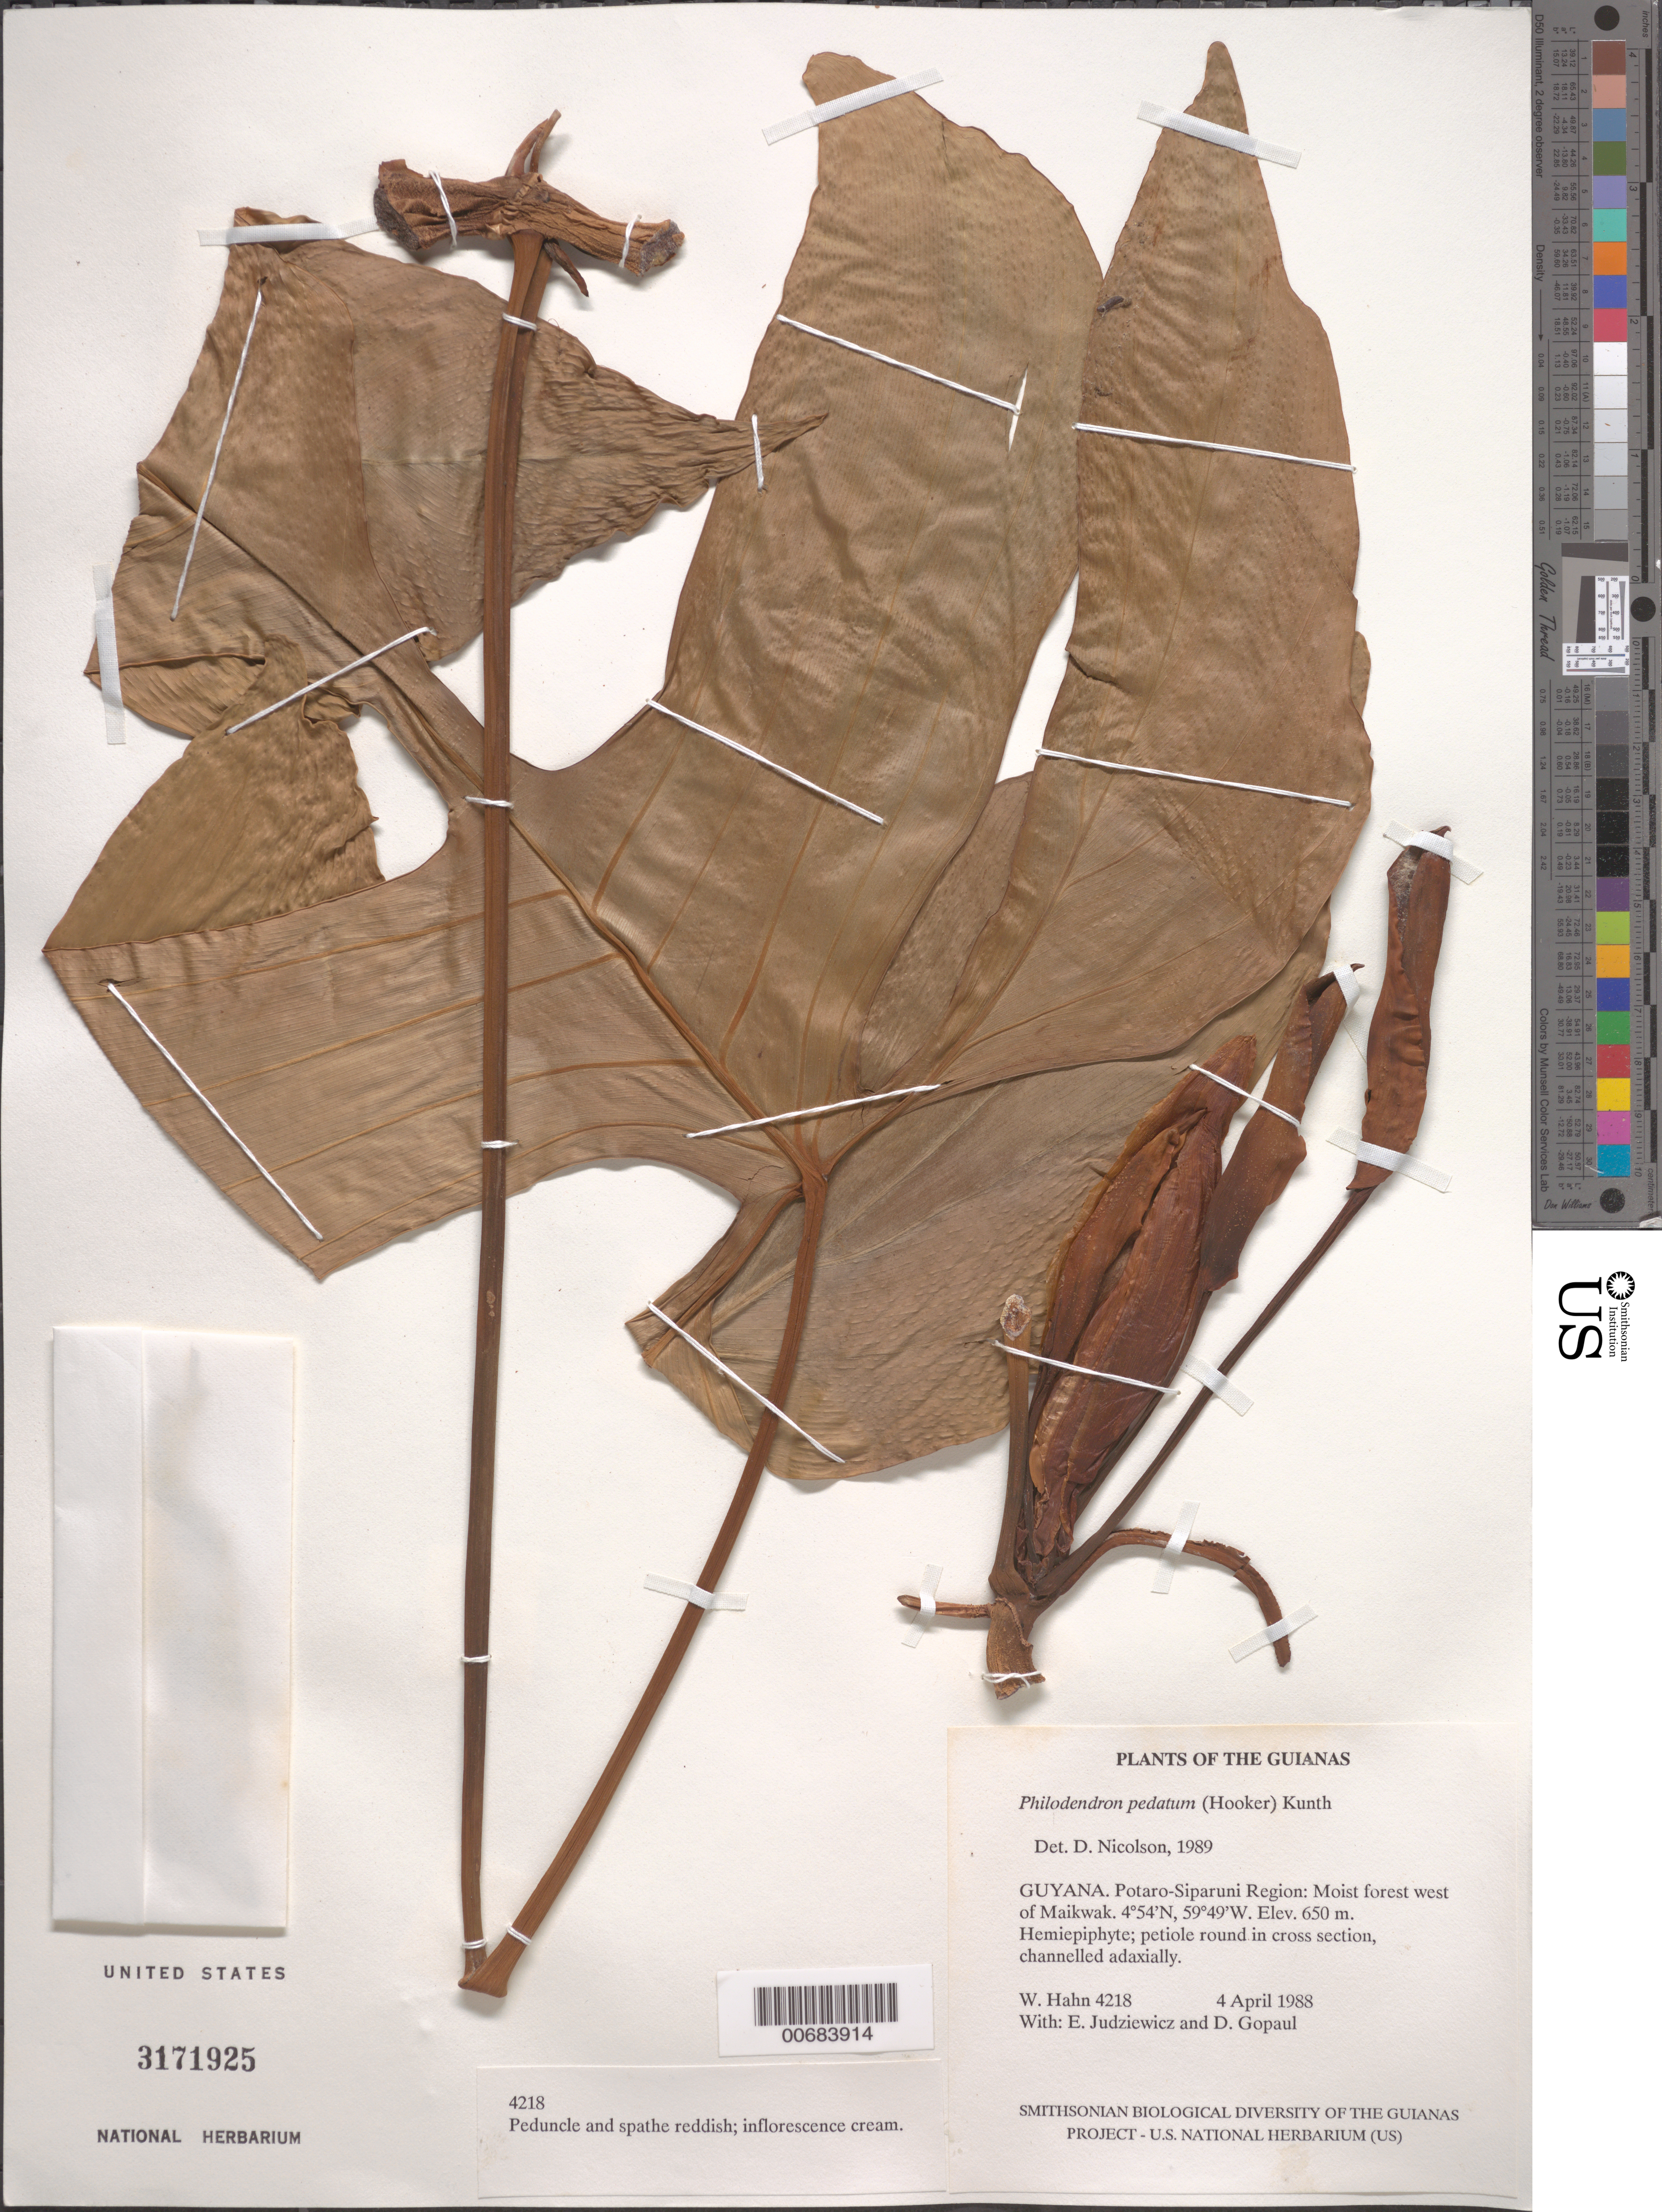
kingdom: Plantae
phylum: Tracheophyta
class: Liliopsida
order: Alismatales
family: Araceae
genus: Philodendron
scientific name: Philodendron pedatum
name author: (Hook.) Kunth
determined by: Nicolson, Dan H.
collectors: W. Hahn, E. J. Judziewicz & D. Gopaul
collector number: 4218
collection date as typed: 4 April 1988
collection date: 1988-04-04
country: Guyana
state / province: Potaro-Siparuni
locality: West of Maikwak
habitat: Moist forest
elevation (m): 650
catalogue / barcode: US 3171925